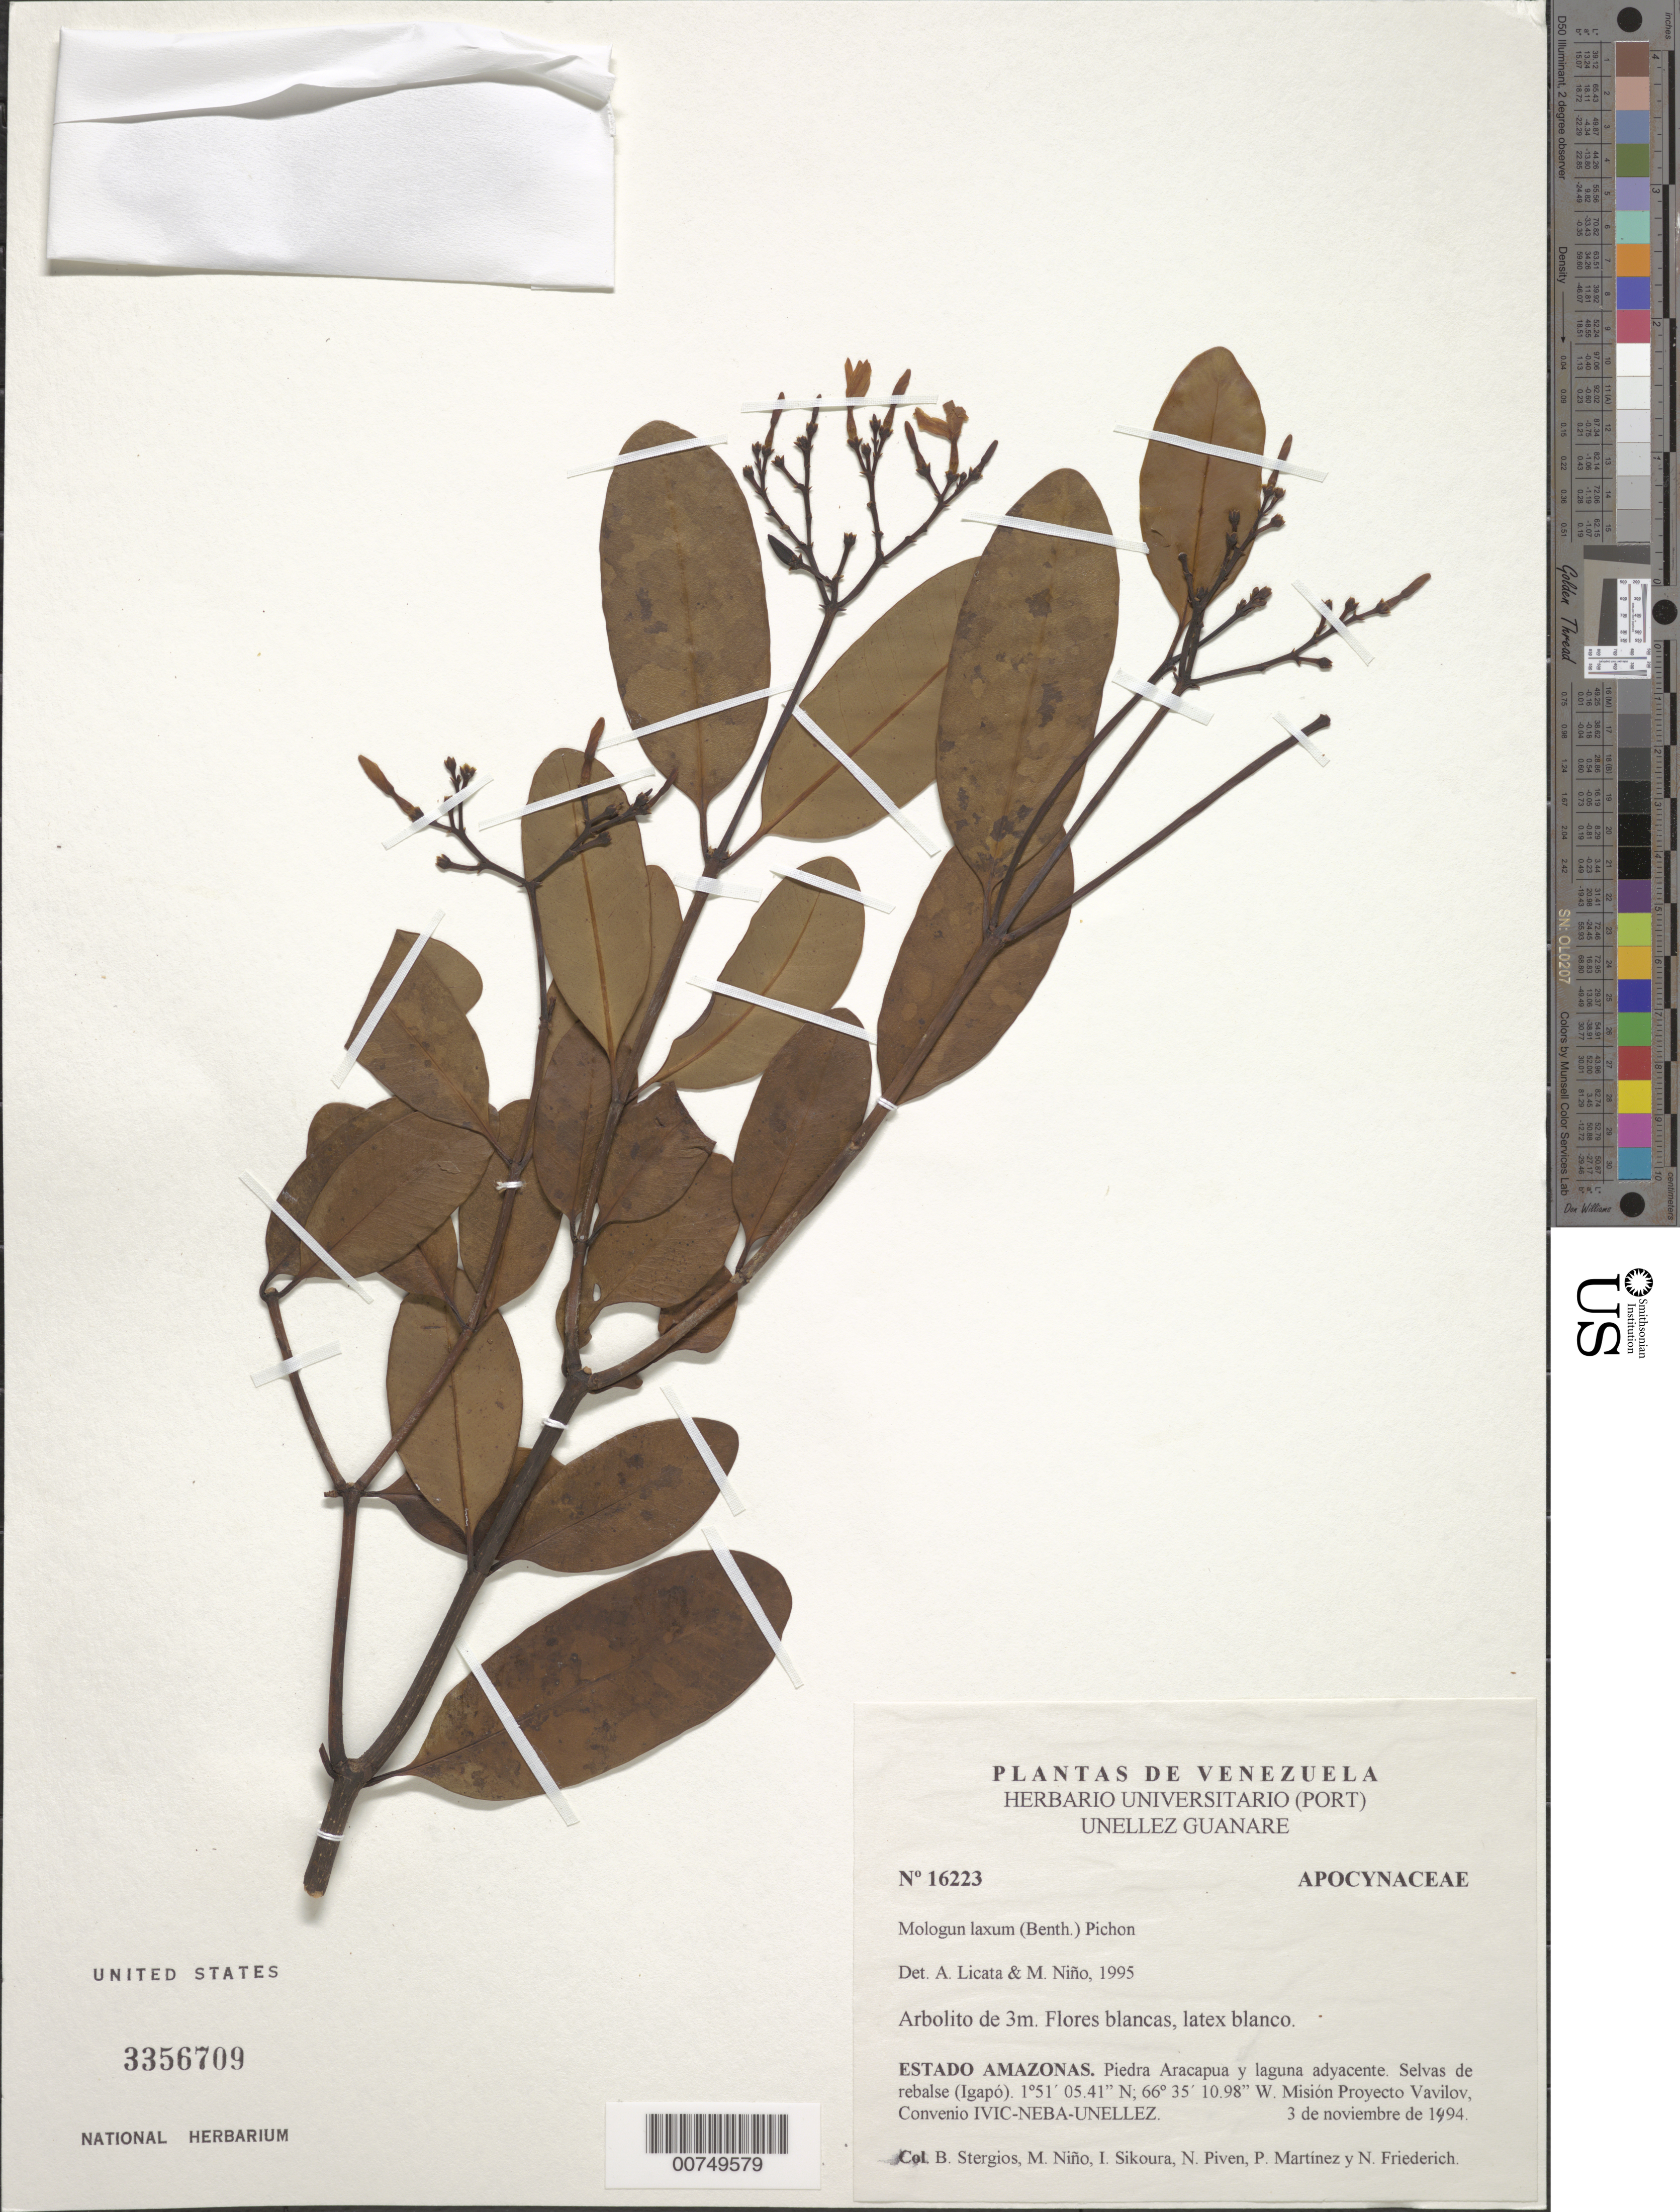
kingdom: Plantae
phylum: Tracheophyta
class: Magnoliopsida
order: Gentianales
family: Apocynaceae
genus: Molongum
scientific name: Molongum laxum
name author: (Benth.) Pichon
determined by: Licata, A.; Niño, S. M.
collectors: B. G. Stergios, S. M. Niño, I. Sikoura, N. Piven, P. Martinez & N. Friederich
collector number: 16223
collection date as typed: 3-Nov-94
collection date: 1994-11-03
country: Venezuela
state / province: Amazonas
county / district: Río Negro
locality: Piedra Aracapua y laguna adyacente; Mision Proyecto Vavilov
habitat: Selvas de rebalse (Igapo)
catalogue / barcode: US 3356709